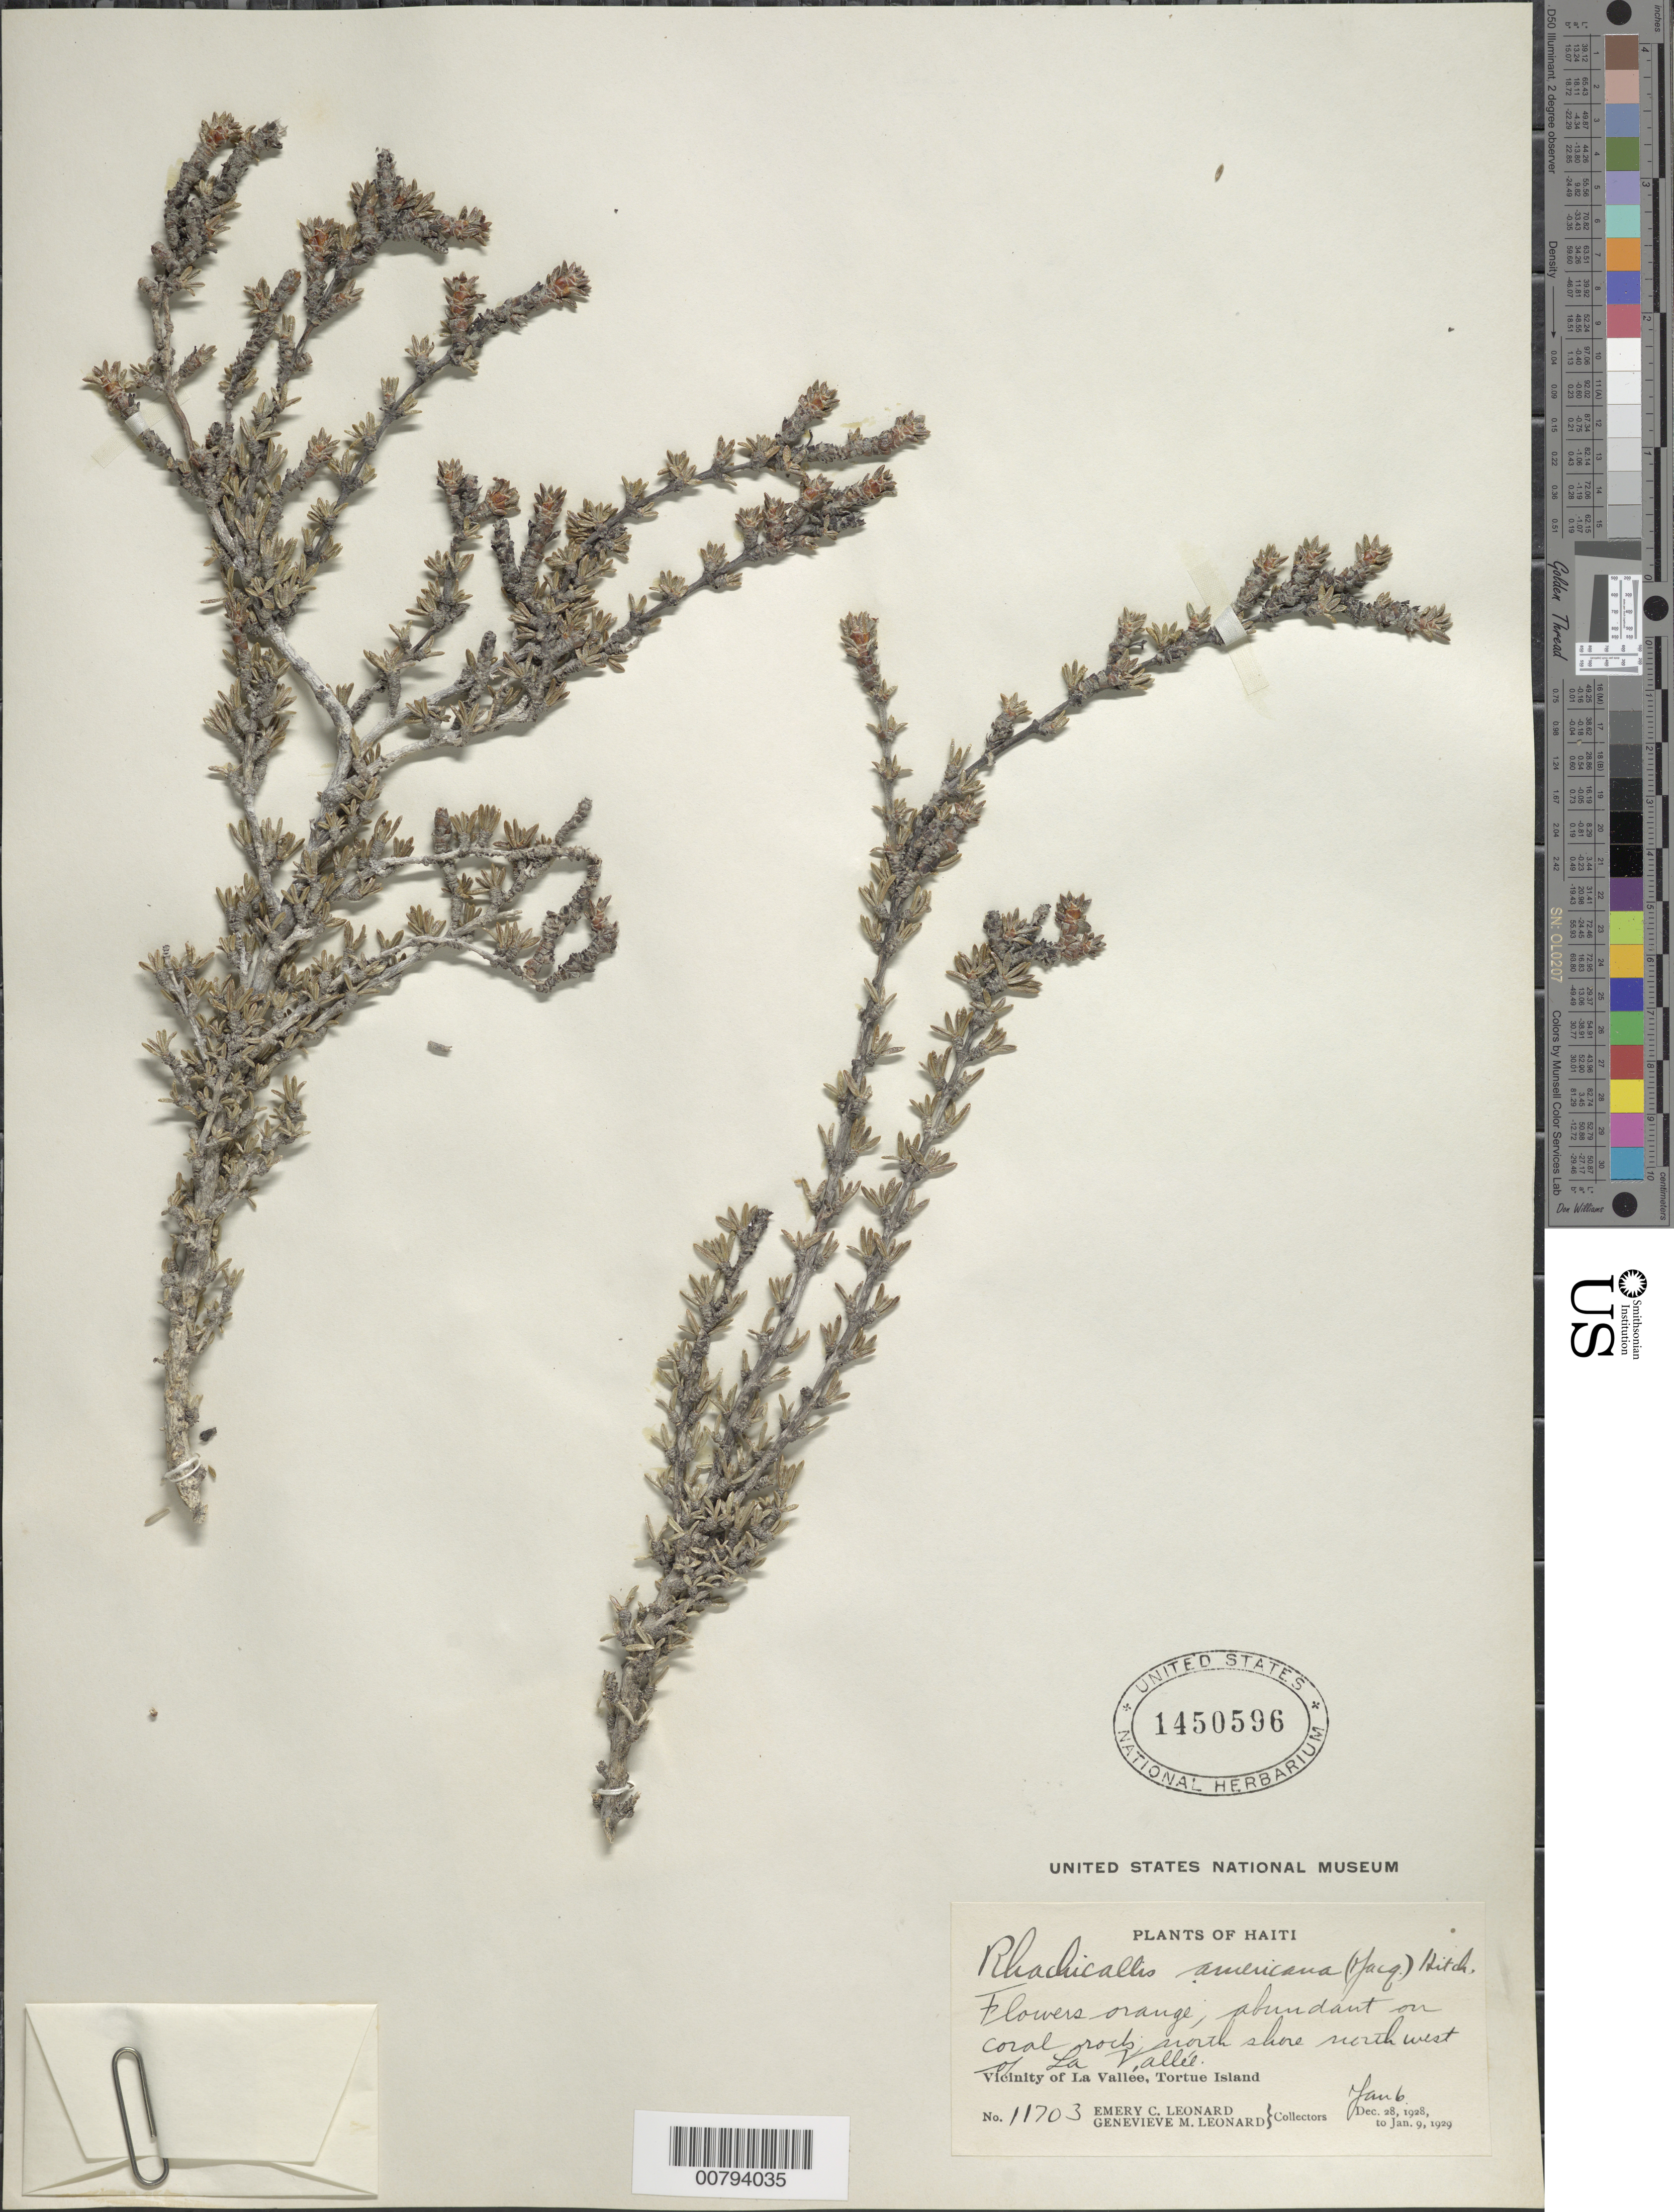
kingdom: Plantae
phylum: Tracheophyta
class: Magnoliopsida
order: Gentianales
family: Rubiaceae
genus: Rachicallis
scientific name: Rachicallis americana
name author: (Jacq.) Hitchc.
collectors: E. C. Leonard & G. M. Leonard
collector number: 11703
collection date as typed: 06 Jan 1929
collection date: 1929-01-06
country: Haiti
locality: Tortue Island. North shore, northwest of La Vallée.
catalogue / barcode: US 1450596